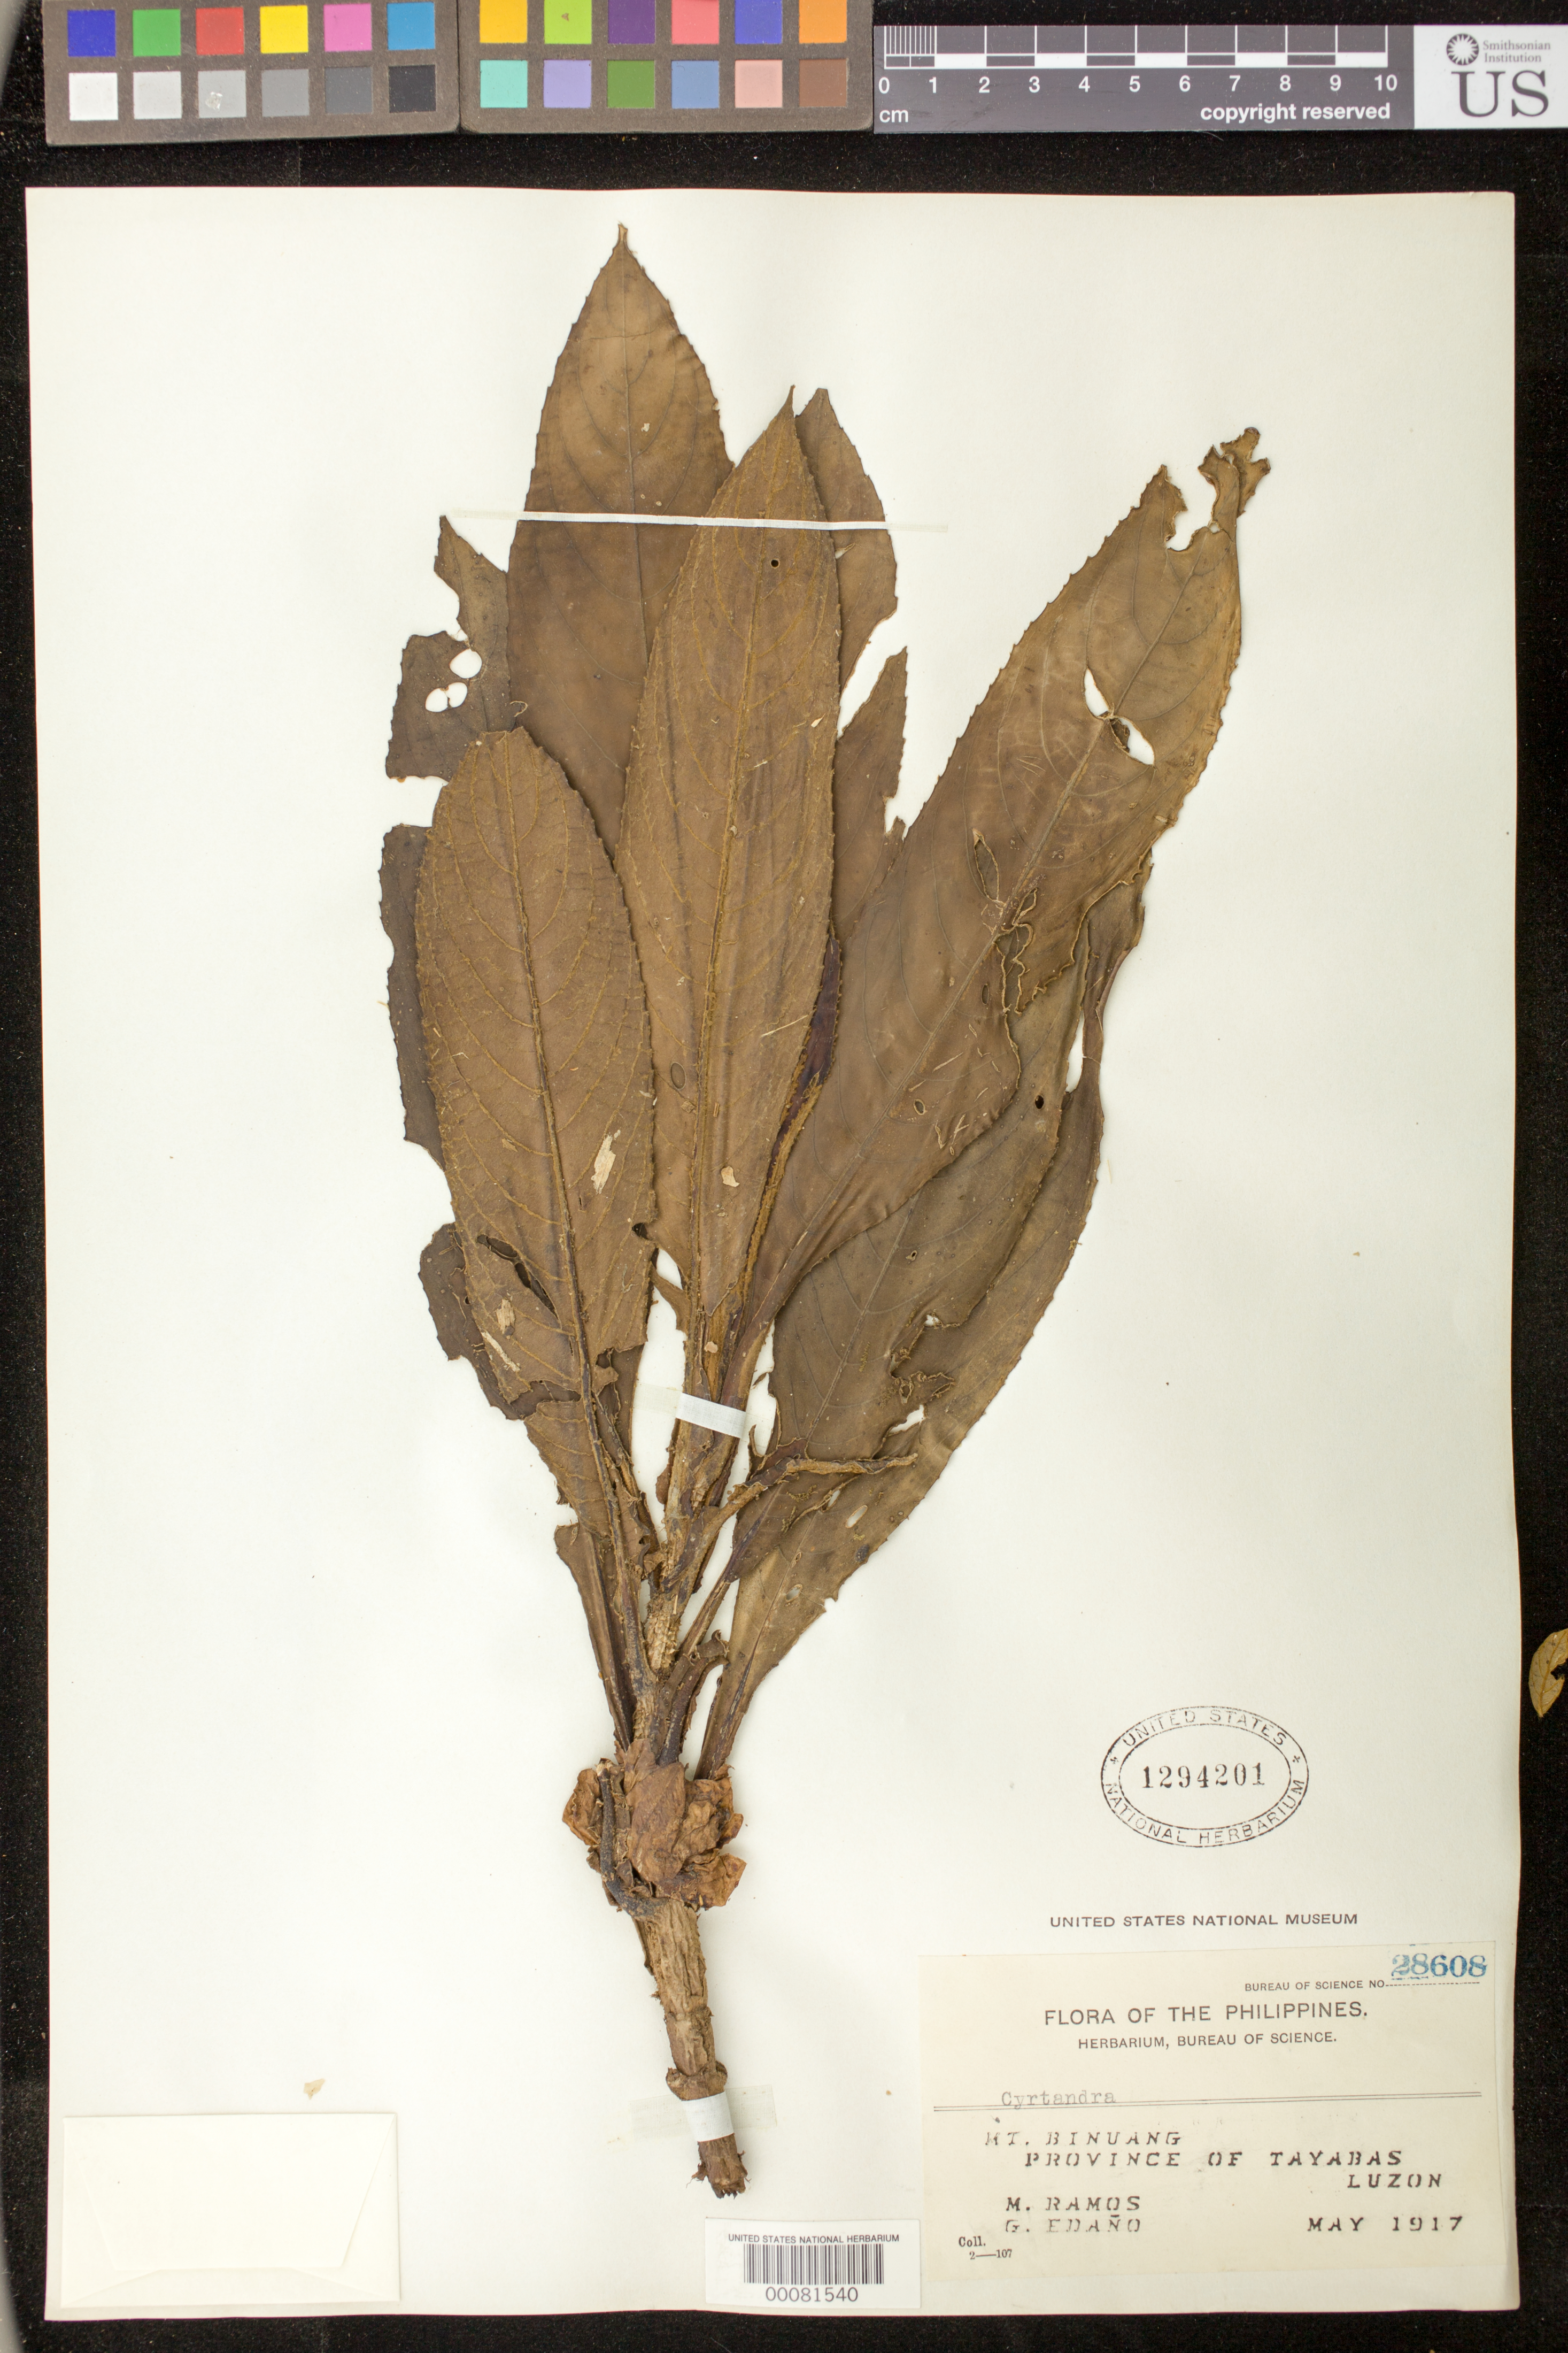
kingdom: Plantae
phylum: Tracheophyta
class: Magnoliopsida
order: Lamiales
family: Gesneriaceae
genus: Cyrtandra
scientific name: Cyrtandra sp.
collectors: M. Ramos & G. Edaño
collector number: Bur. Sci. 28608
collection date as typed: May 1917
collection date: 1917-05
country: Philippines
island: Luzon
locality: Mt. Binuang, Province of Tayabas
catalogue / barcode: US 1294201